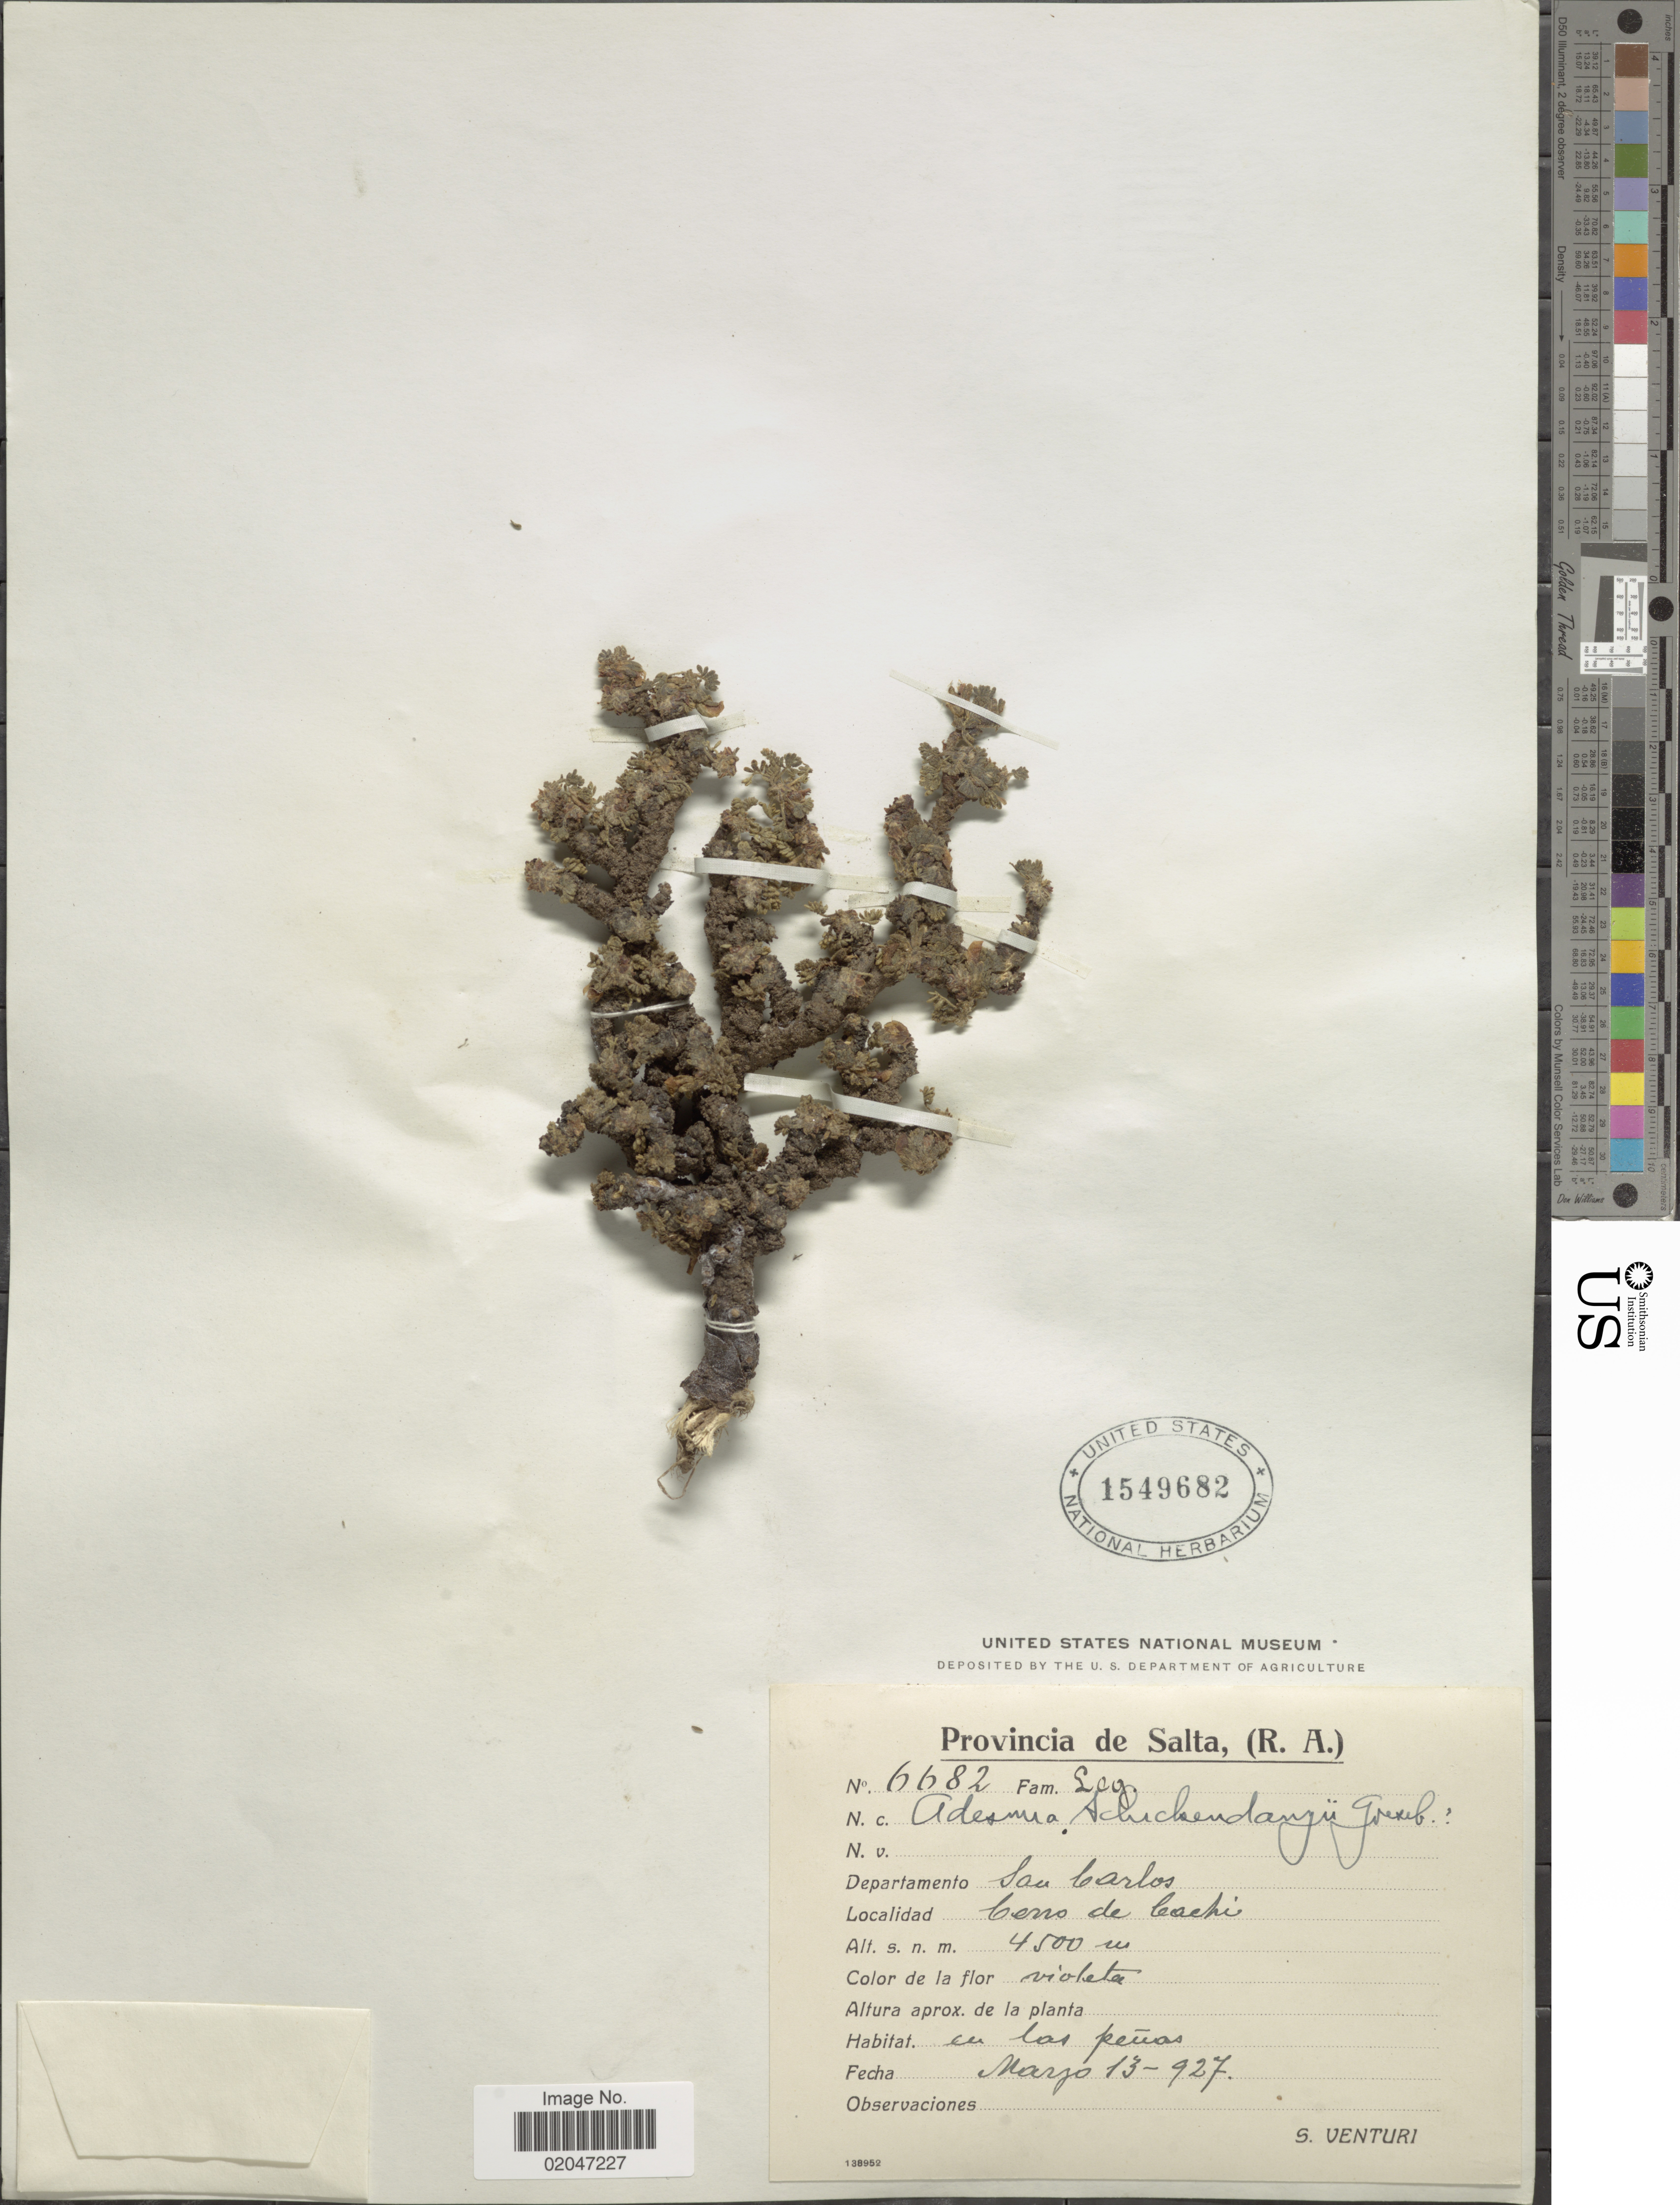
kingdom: Plantae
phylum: Tracheophyta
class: Magnoliopsida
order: Fabales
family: Fabaceae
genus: Adesmia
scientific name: Adesmia schickendantrii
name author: Griseb.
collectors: S. Venturi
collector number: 6682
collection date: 1927-03-13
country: Argentina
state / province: Salta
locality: (R.A.), Departamento San Carlos, Cerro de Cachi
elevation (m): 4500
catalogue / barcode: US 1549682